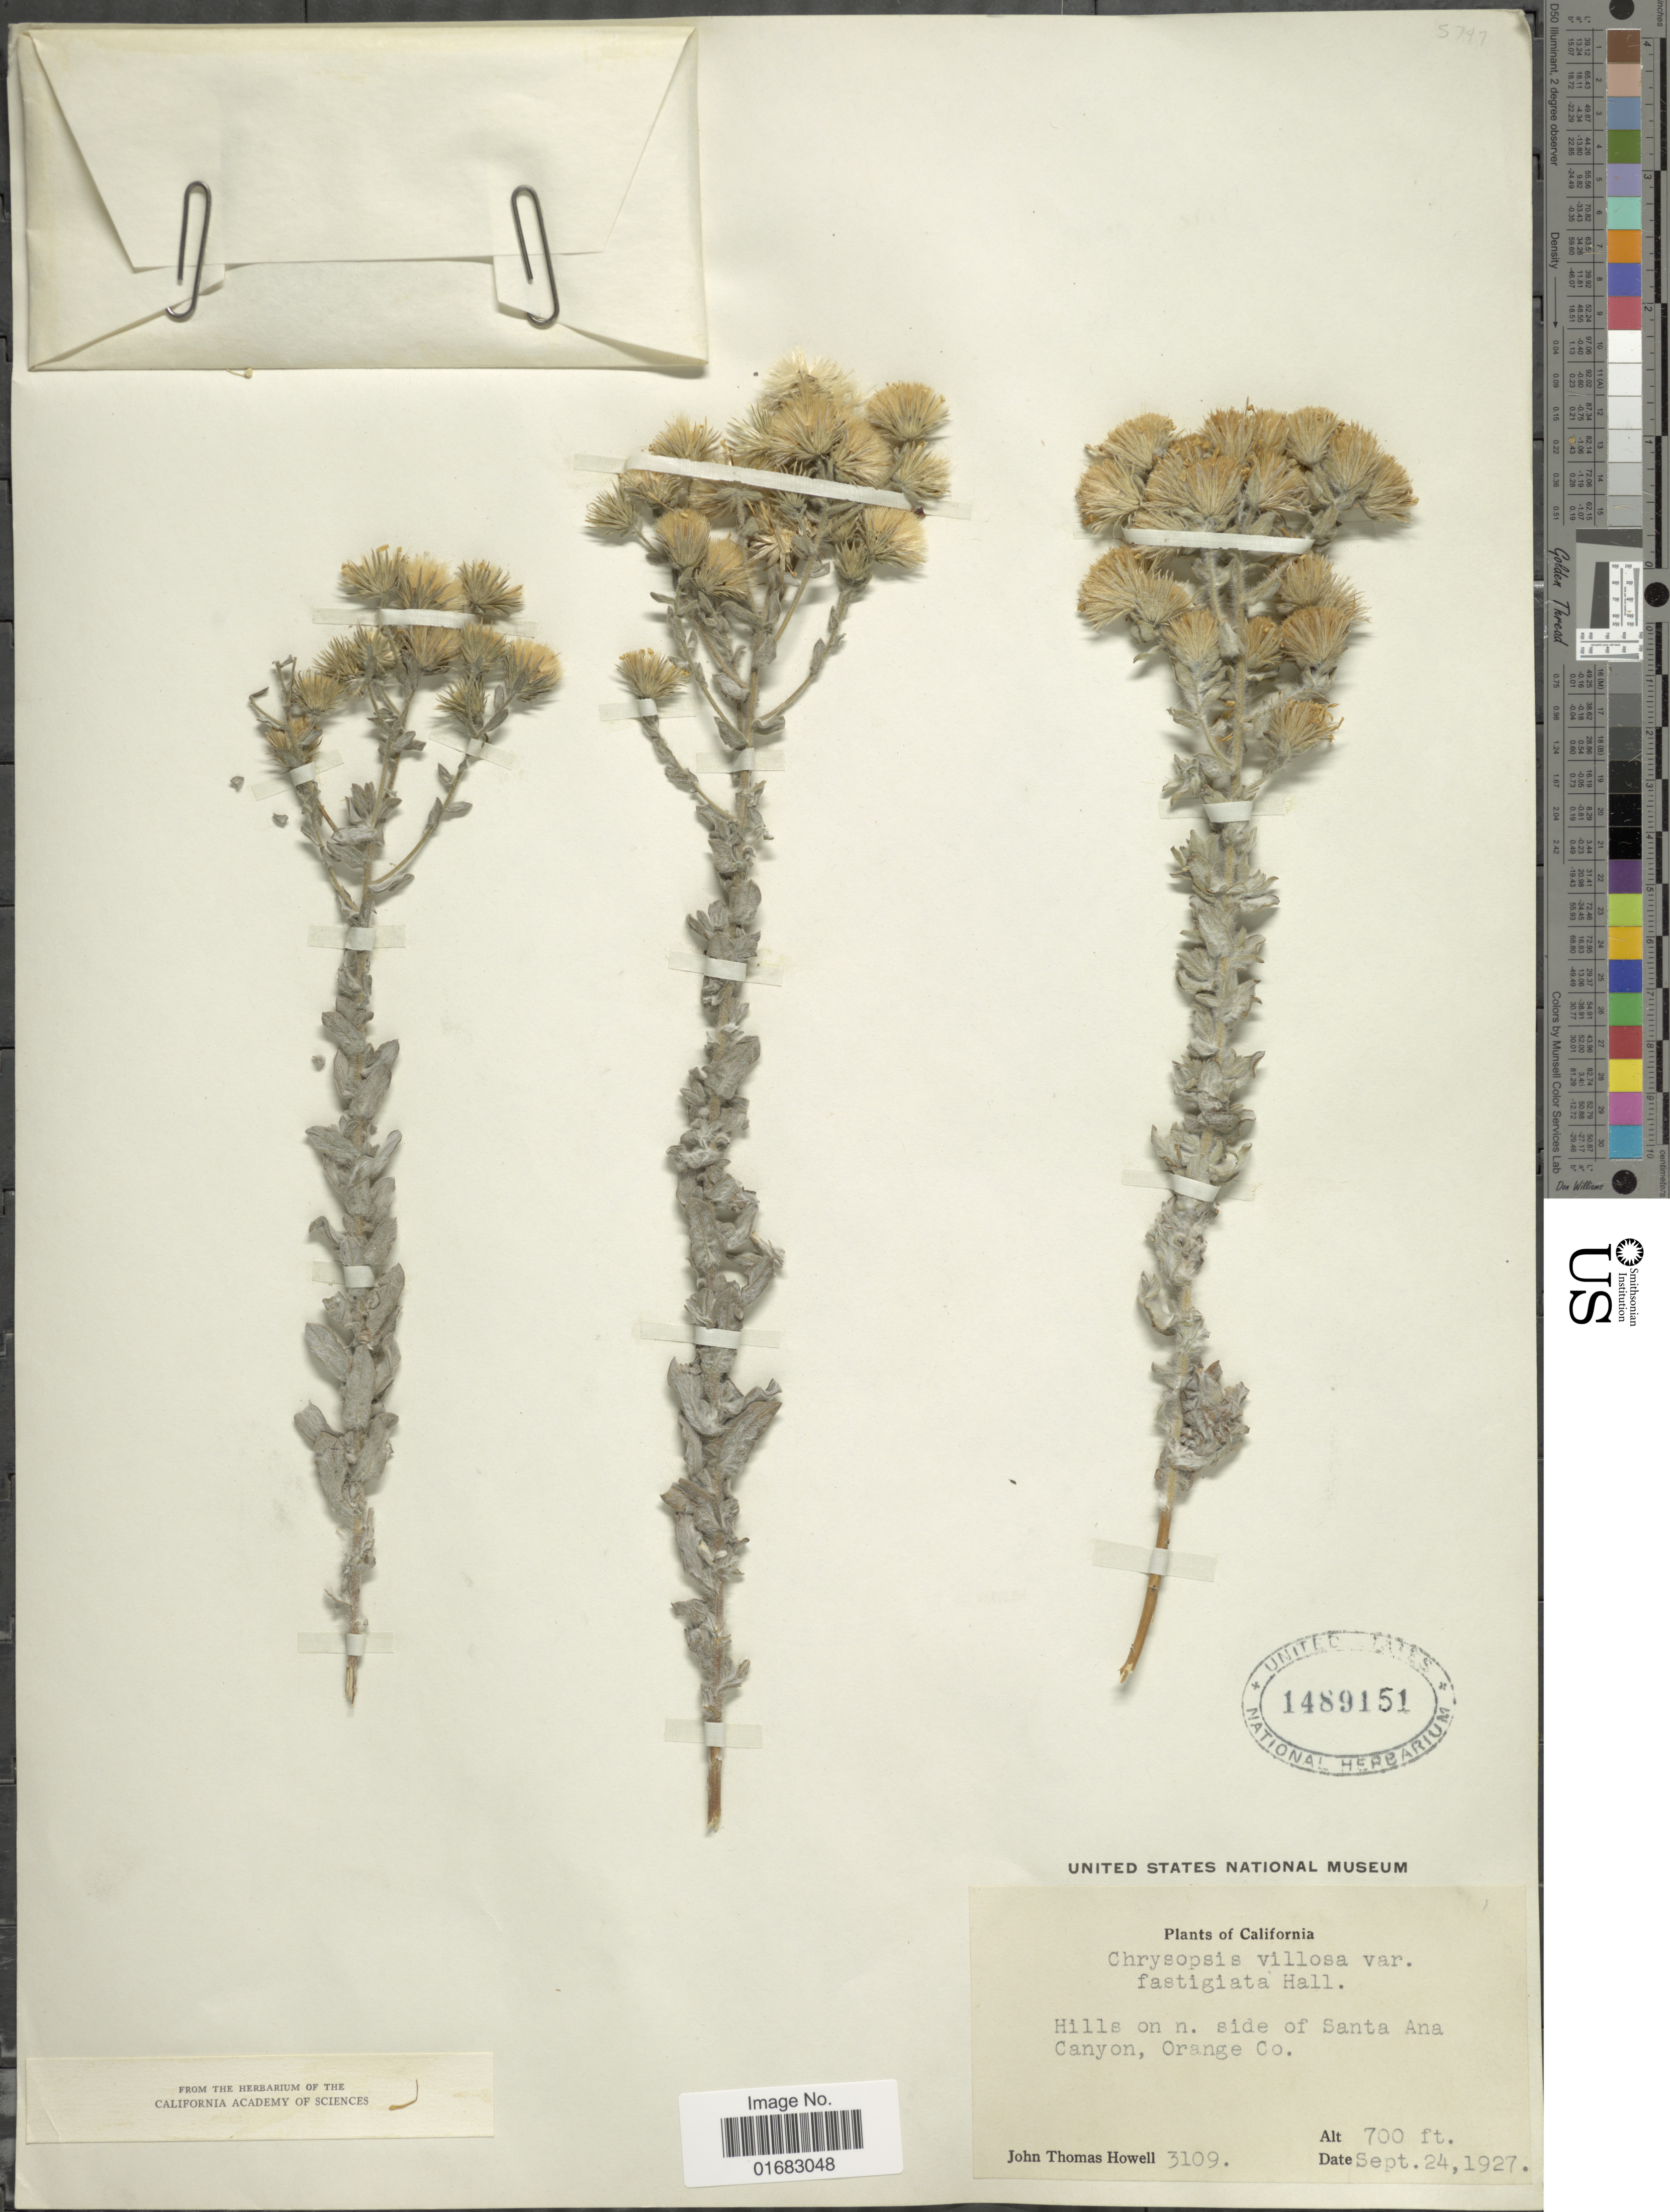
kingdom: Plantae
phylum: Tracheophyta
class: Magnoliopsida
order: Asterales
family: Asteraceae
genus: Heterotheca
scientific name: Heterotheca villosa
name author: (Pursh) Shinners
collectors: J. T. Howell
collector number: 3109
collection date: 1927-09-24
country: United States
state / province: California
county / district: Orange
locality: California. Hills on n. side of Santa Ana Canyon, Orange Co.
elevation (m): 213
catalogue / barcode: US 1489151